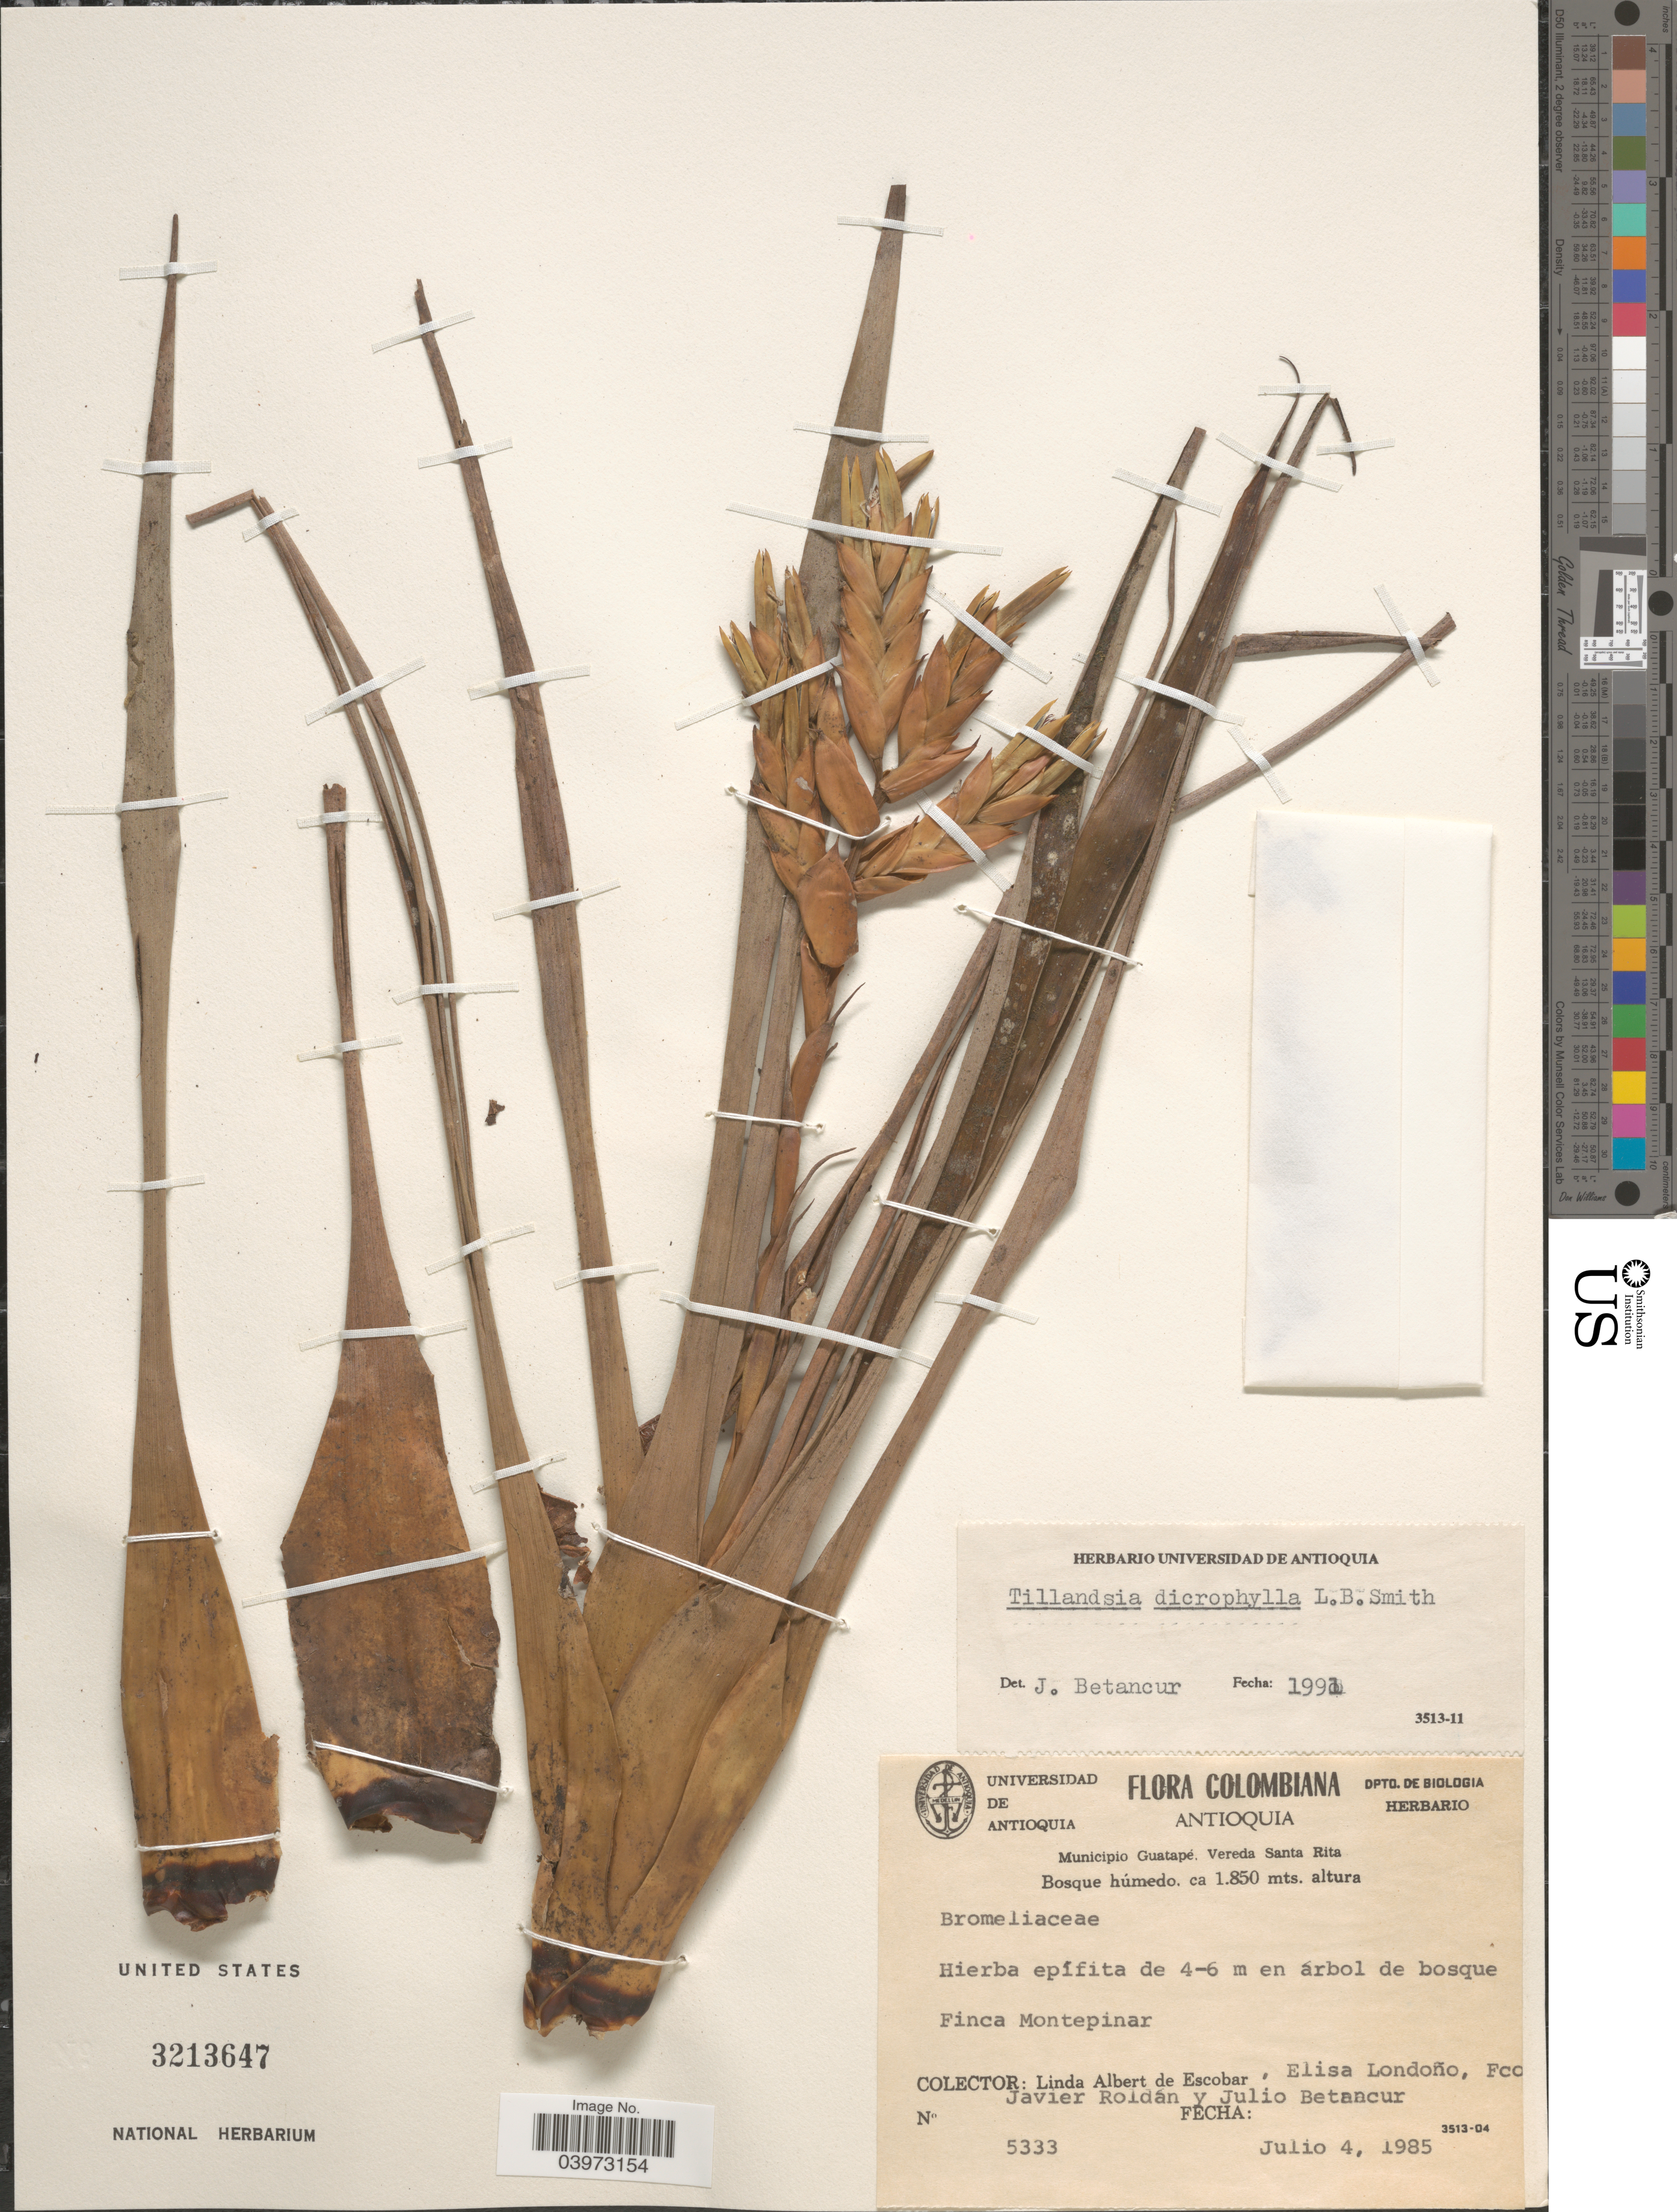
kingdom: Plantae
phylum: Tracheophyta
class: Liliopsida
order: Poales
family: Bromeliaceae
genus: Tillandsia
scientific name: Tillandsia dichrophylla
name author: L.B. Sm.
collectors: L. K. de Escobar, E. Londono, F. J. Roldán & J. Betancur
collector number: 5333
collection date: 1985-07-04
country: Colombia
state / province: Antioquia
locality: Municipio Guatapé. Vereda Santa Rita. Finca Montepinar.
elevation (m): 1850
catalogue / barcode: US 3213647